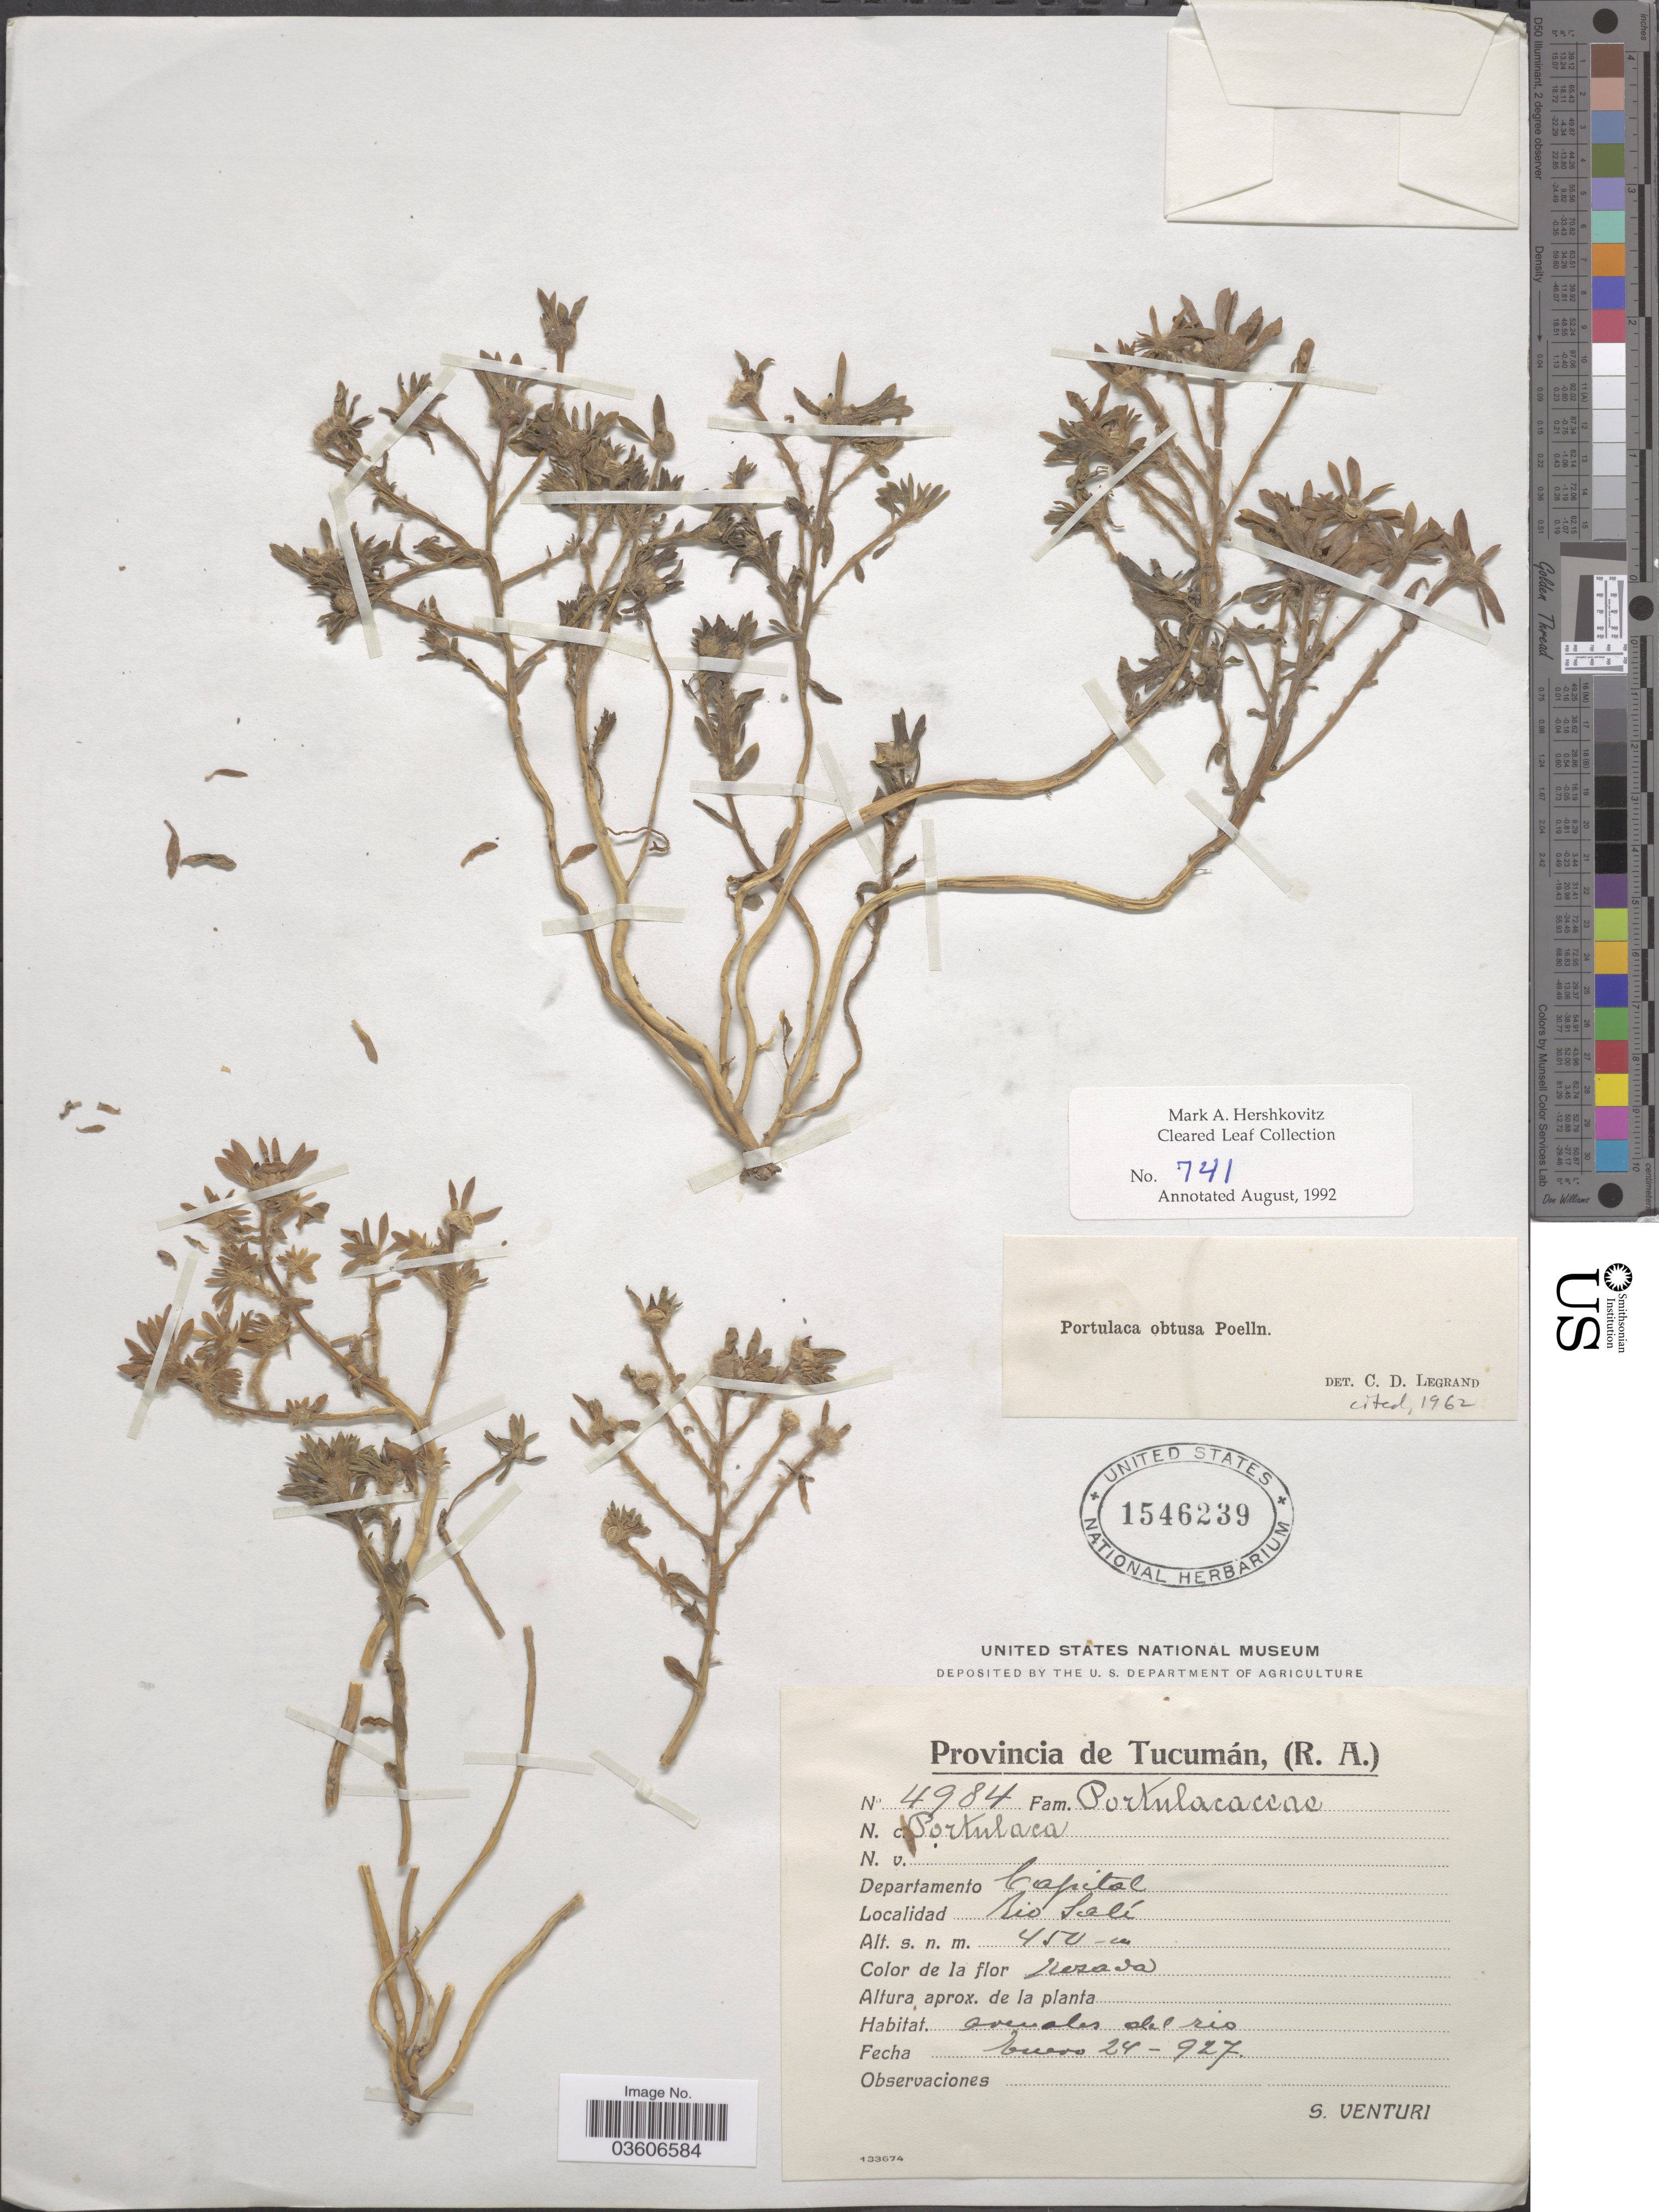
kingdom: Plantae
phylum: Tracheophyta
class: Magnoliopsida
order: Caryophyllales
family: Portulacaceae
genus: Portulaca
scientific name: Portulaca obtusa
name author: Poelln.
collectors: S. Venturi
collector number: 4984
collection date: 1927-01-24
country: Argentina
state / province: Tucuman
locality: Departamento Capital. Rio Salí.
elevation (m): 450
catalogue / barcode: US 1546239